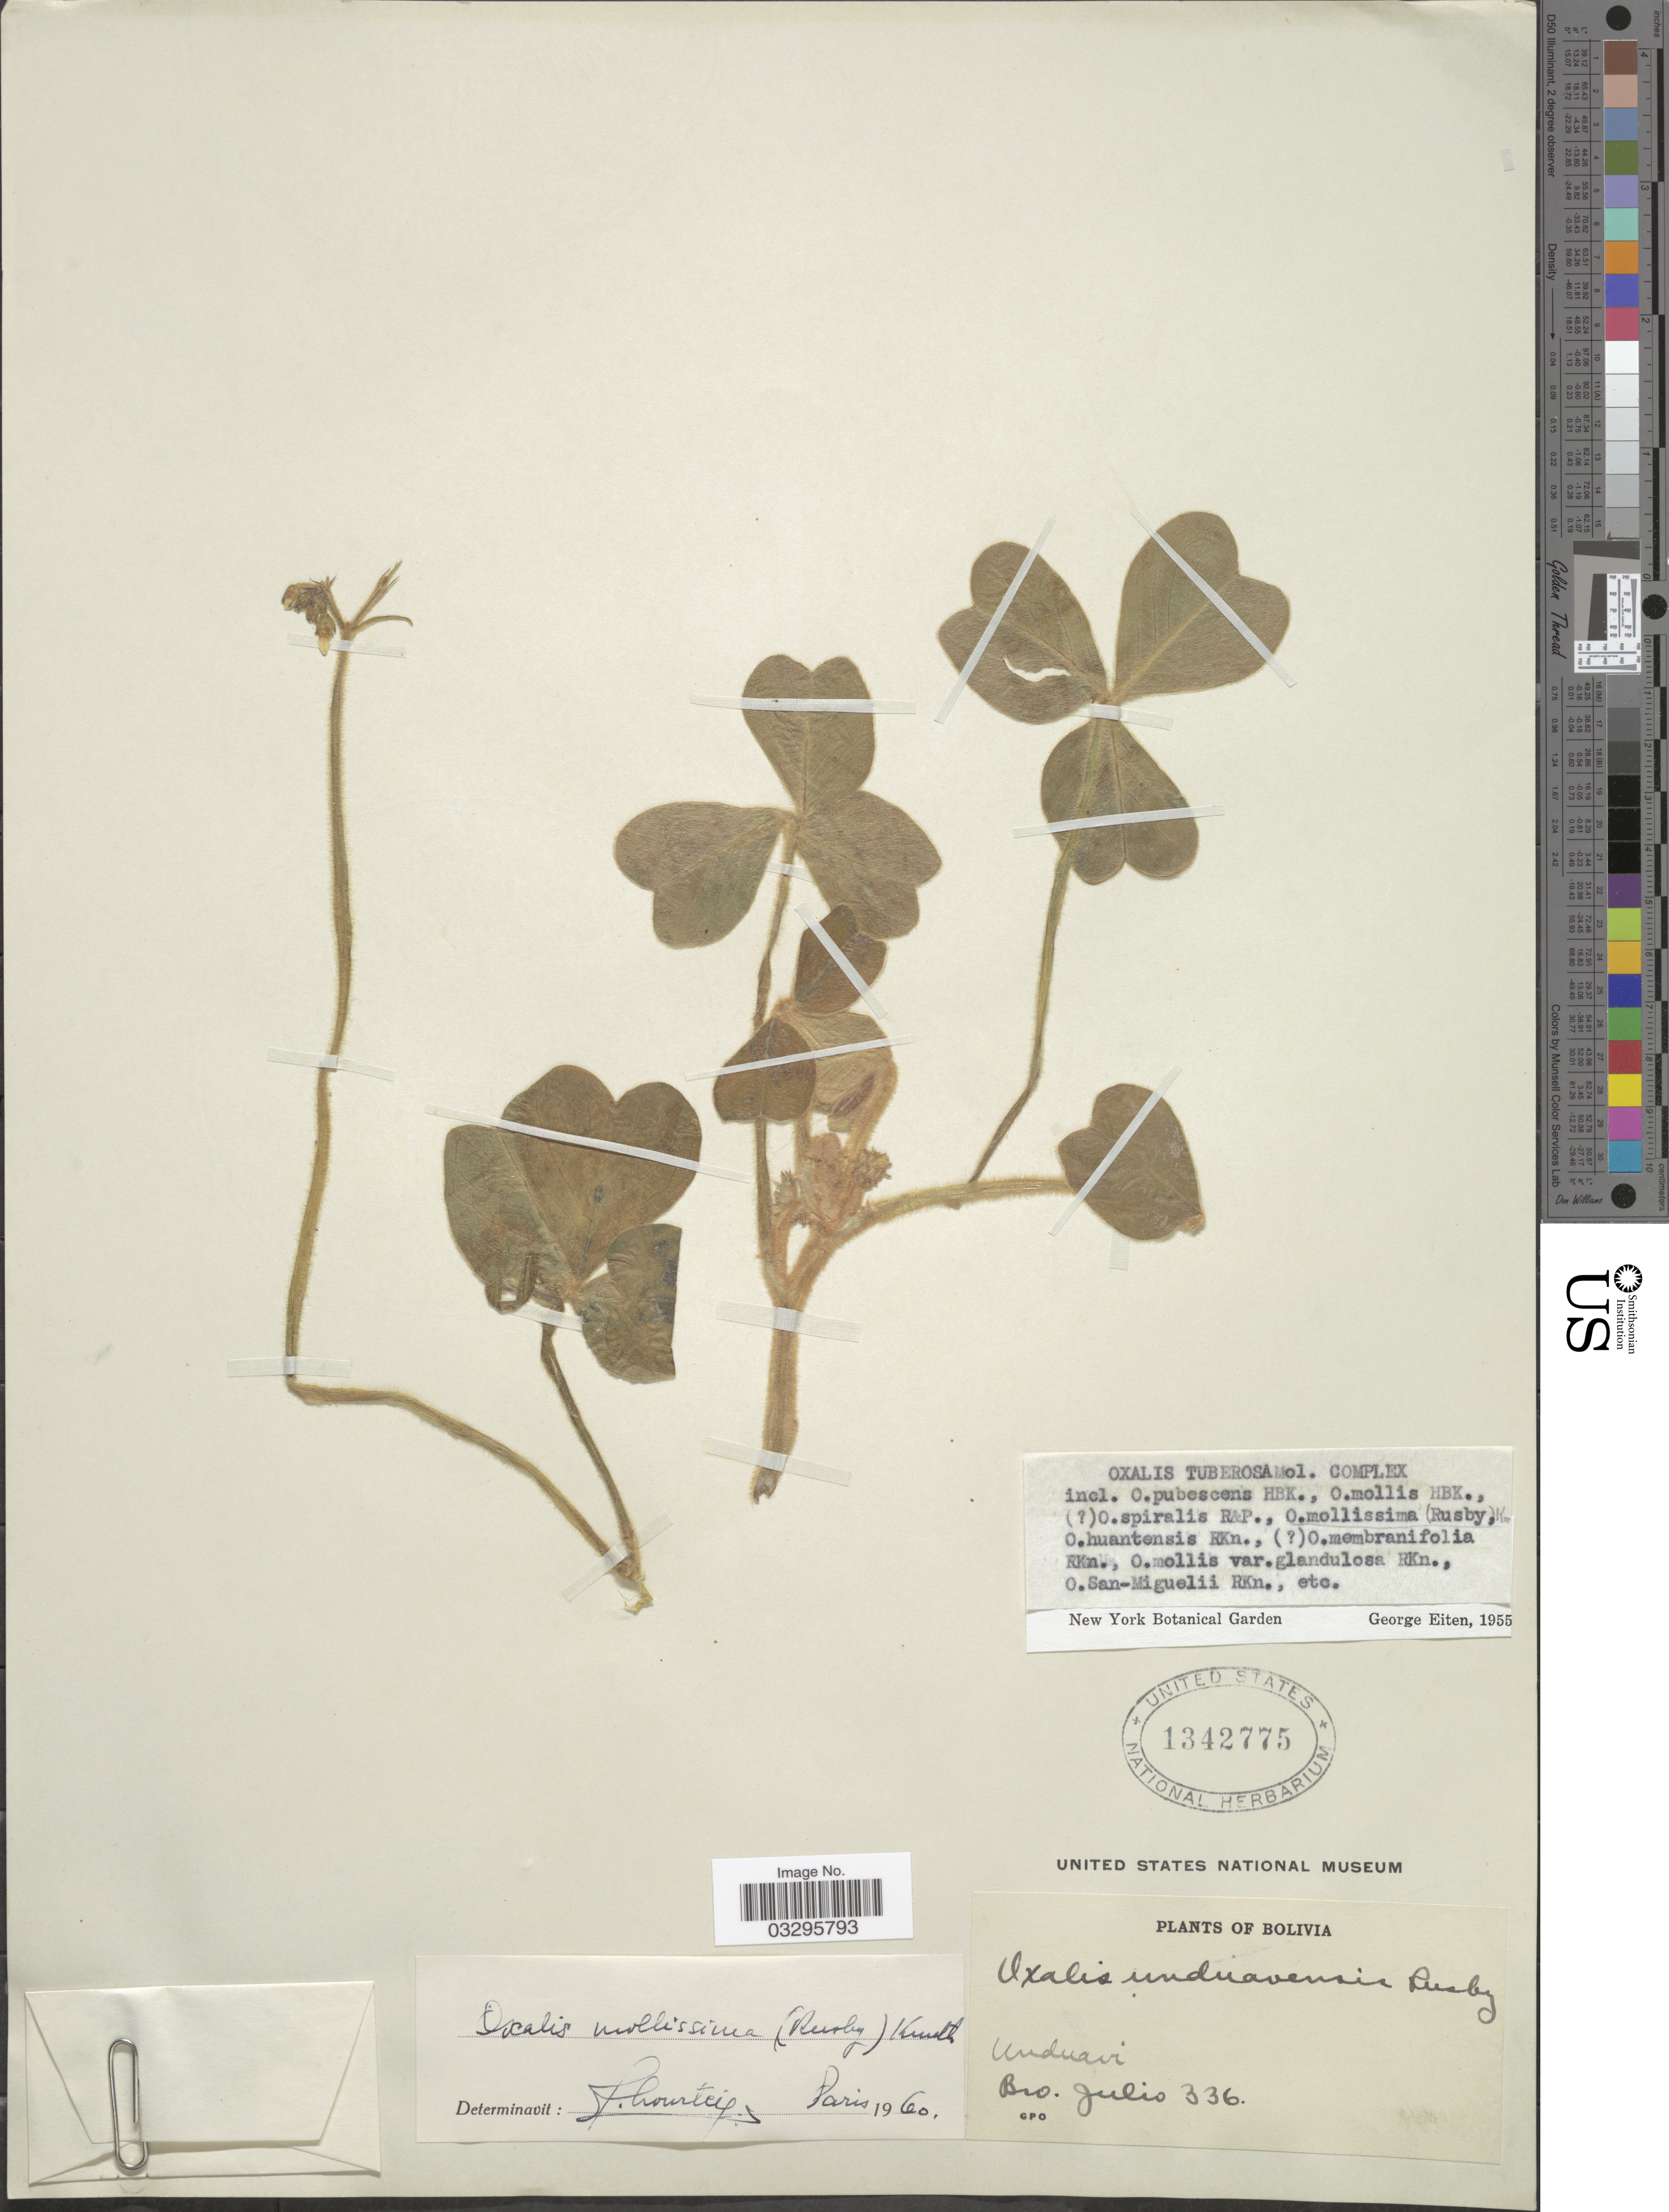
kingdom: Plantae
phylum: Tracheophyta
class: Magnoliopsida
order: Oxalidales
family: Oxalidaceae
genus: Oxalis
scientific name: Oxalis mollissima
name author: (Rusby) R. Knuth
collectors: Bro. Julio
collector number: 336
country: Bolivia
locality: Unduavi.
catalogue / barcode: US 1342775